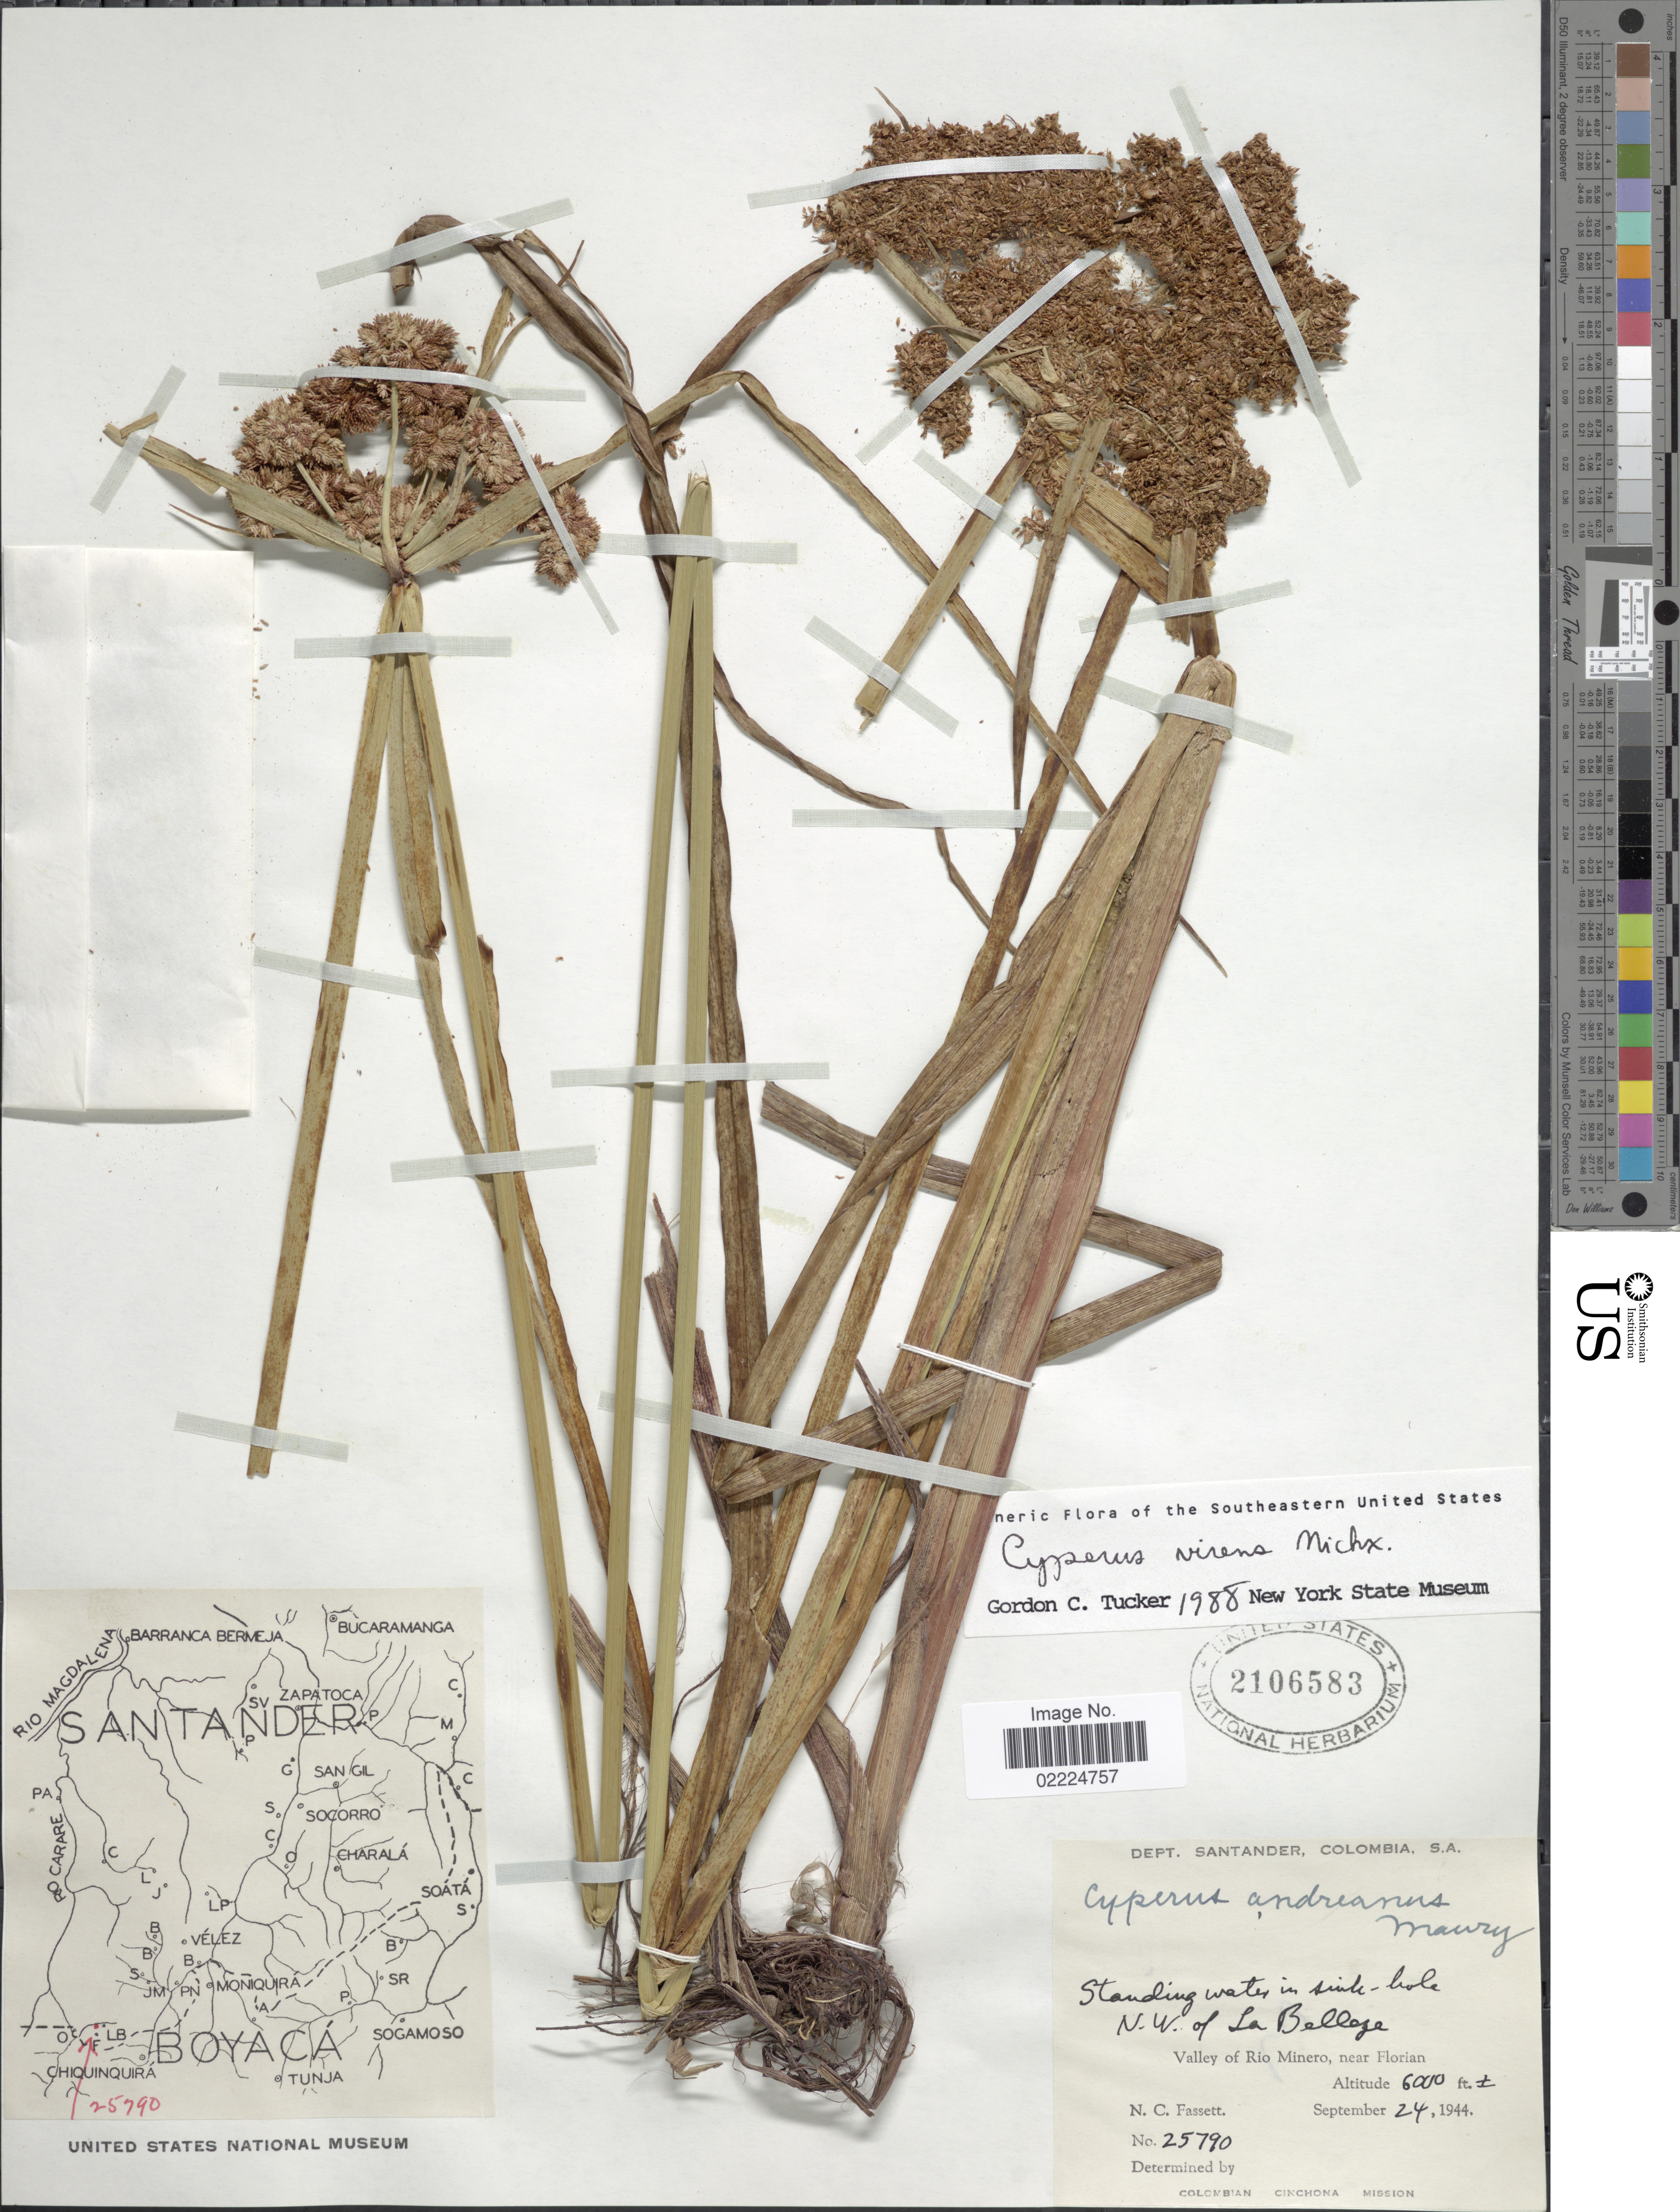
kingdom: Plantae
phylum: Tracheophyta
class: Liliopsida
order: Poales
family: Cyperaceae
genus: Cyperus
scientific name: Cyperus virens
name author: Michx.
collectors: N. C. Fassett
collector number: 25790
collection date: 1944-09-24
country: Colombia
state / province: Santander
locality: Dept. Santander, Colombia, S.A. Valley of Rio Minero, near Florian. N.W. of La Bellage.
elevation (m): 1829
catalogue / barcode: US 2106583